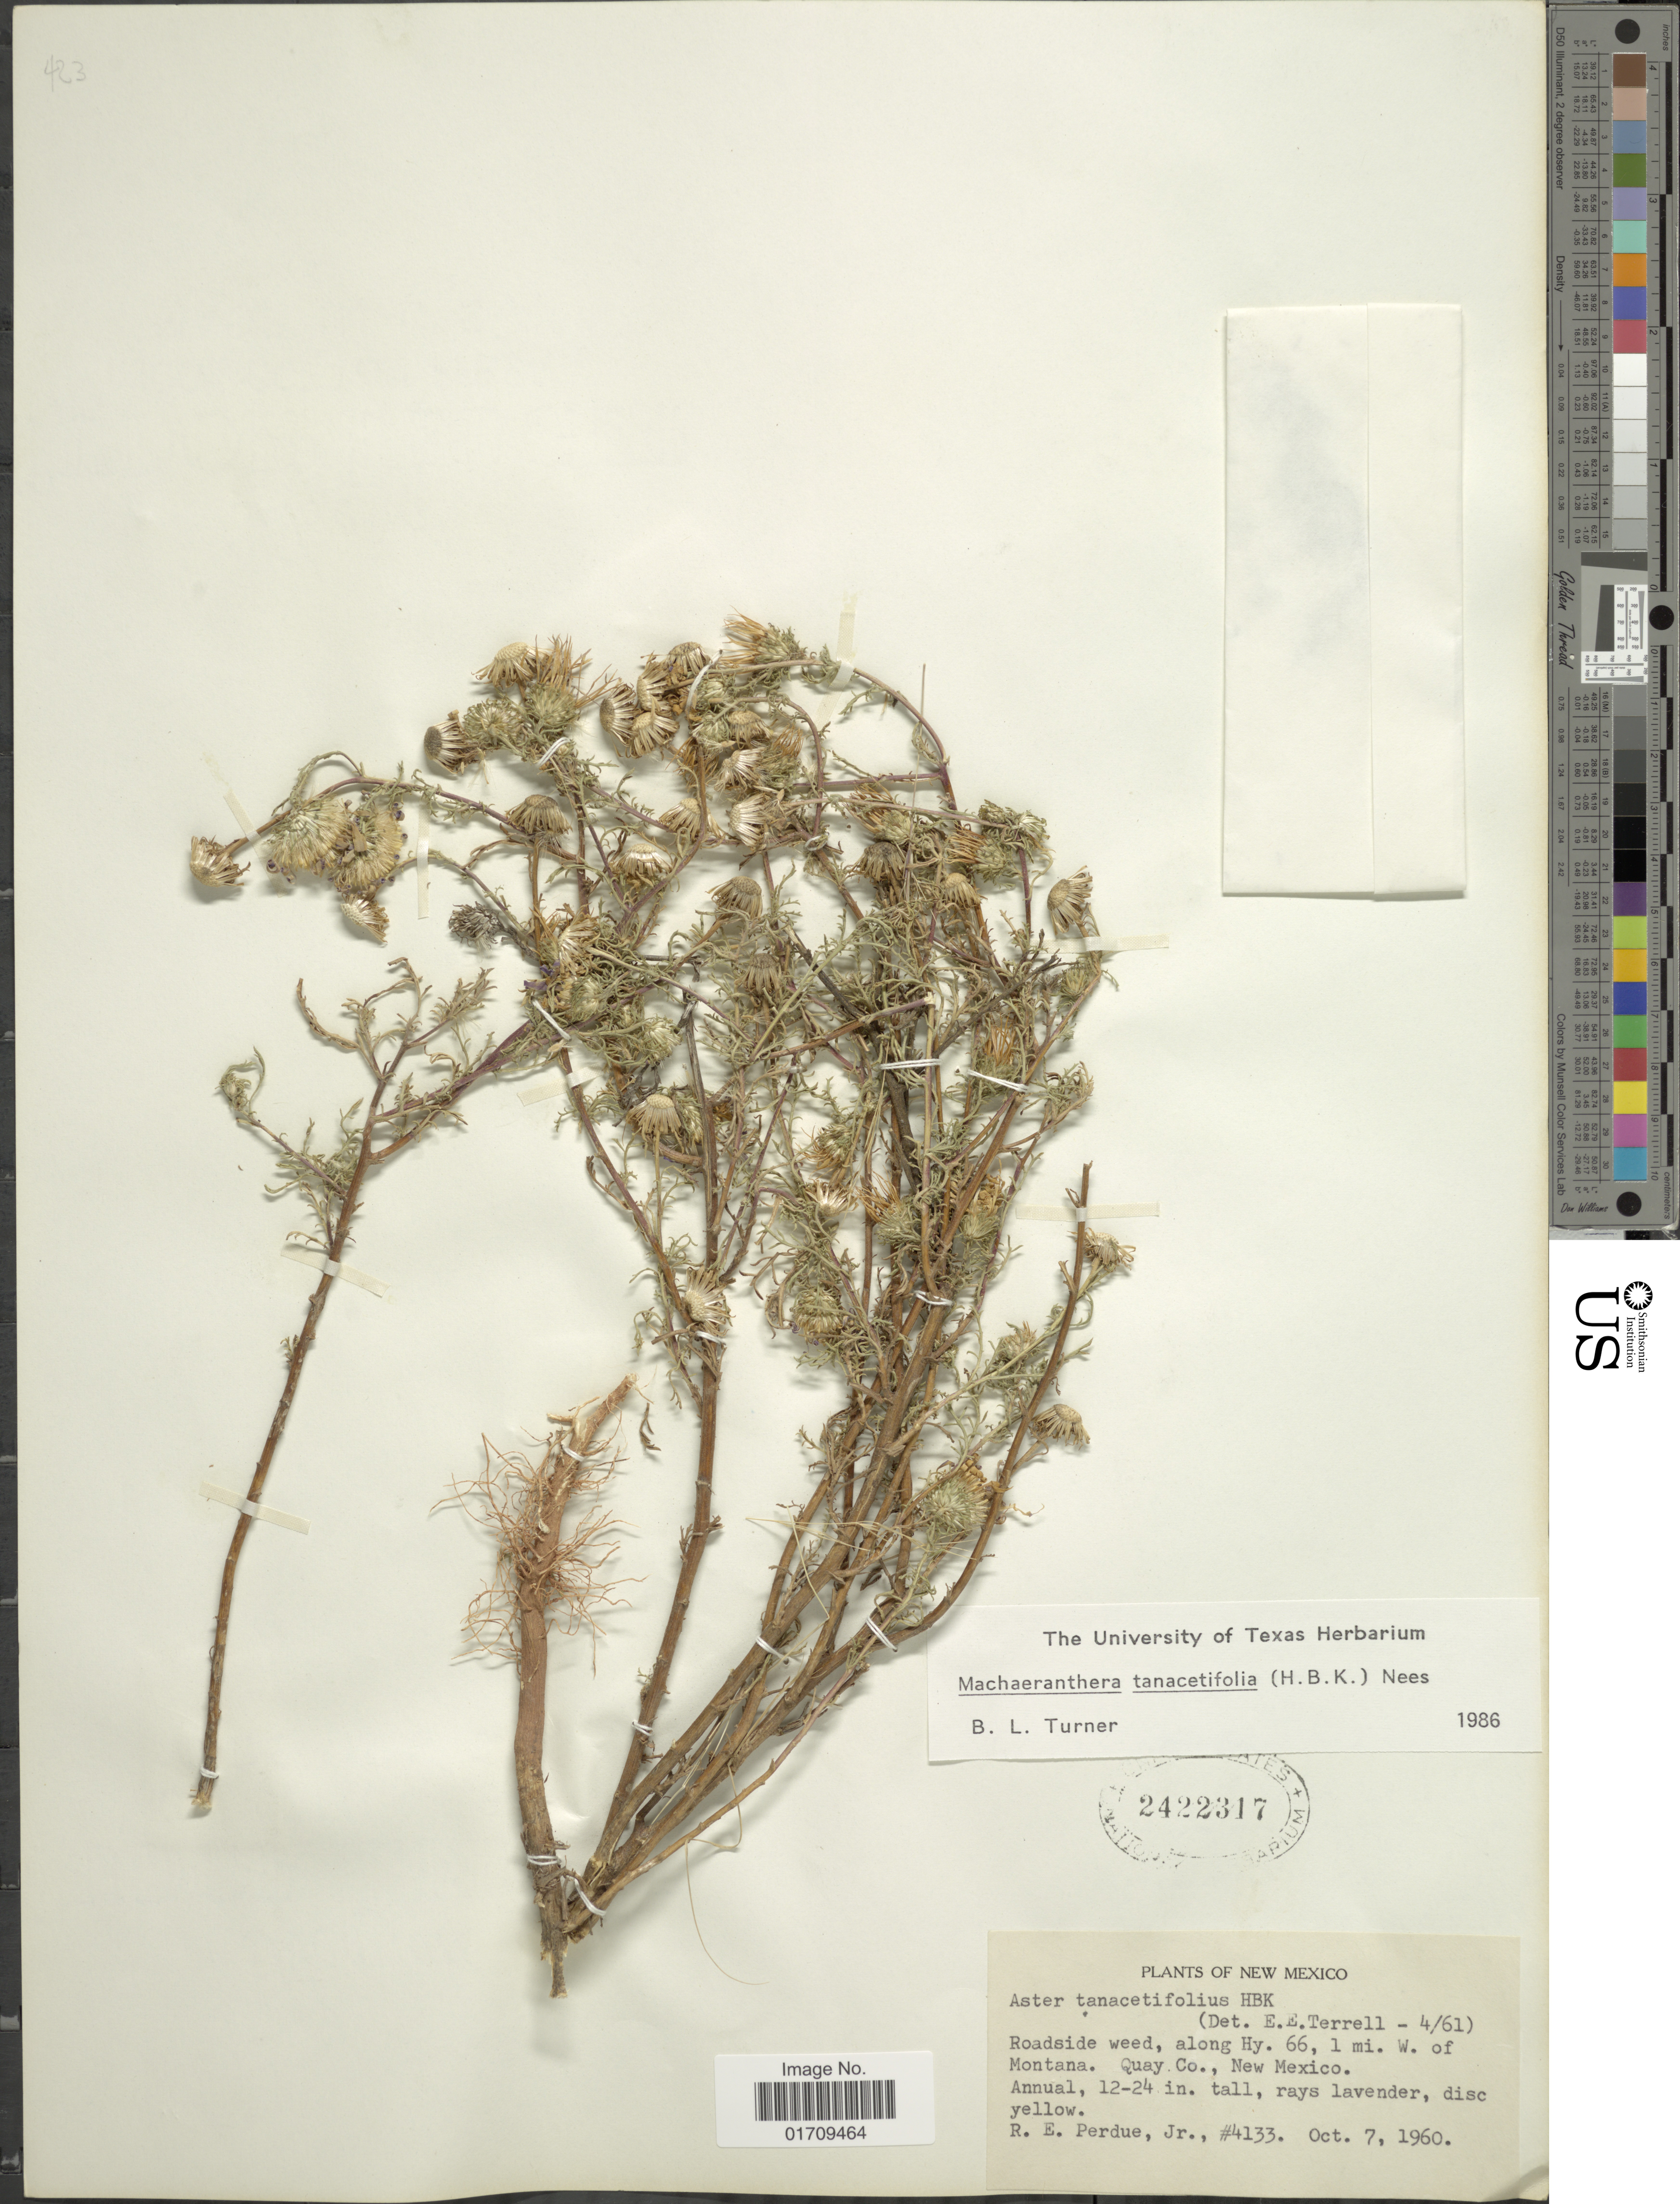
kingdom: Plantae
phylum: Tracheophyta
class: Magnoliopsida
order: Asterales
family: Asteraceae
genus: Machaeranthera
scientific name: Machaeranthera tanacetifolia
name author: (Kunth) Nees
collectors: R. E. Perdue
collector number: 4133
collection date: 1960-10-07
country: United States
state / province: New Mexico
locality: Along Hy. 66, 1 mi. W. of Montana, Quay Co.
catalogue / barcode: US 2422317